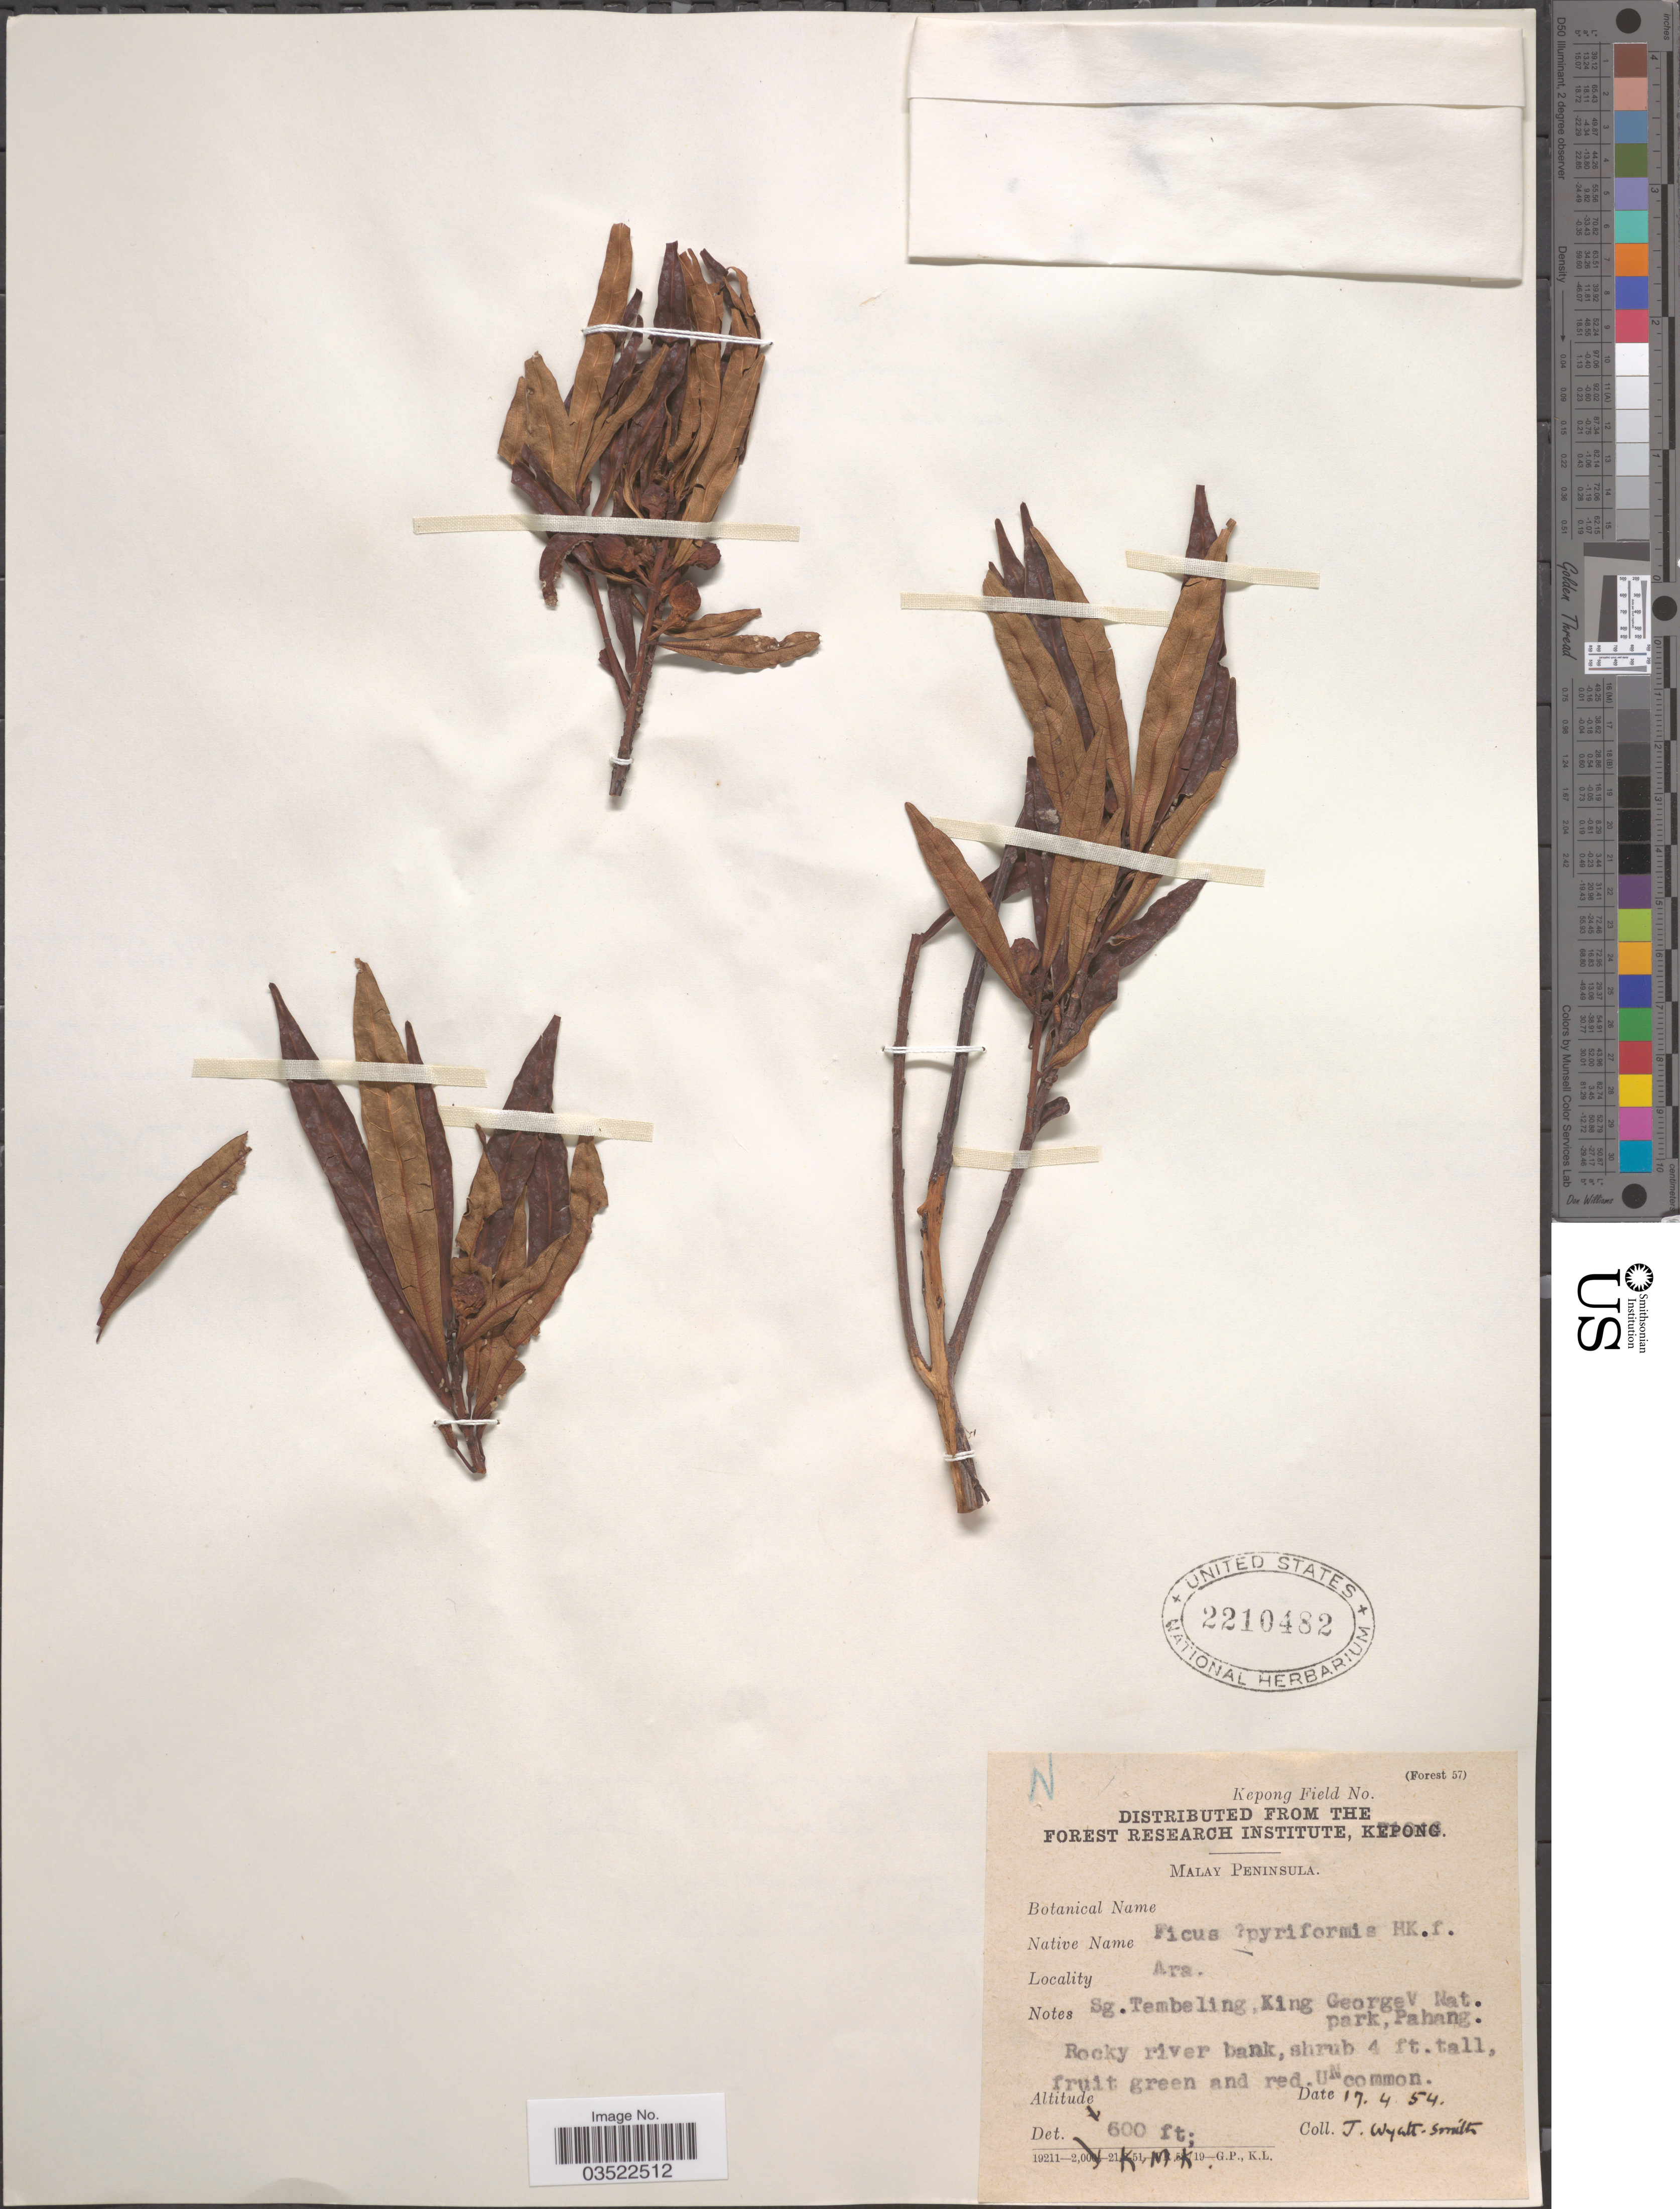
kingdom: Plantae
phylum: Tracheophyta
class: Magnoliopsida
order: Rosales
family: Moraceae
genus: Ficus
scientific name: Ficus pyriformis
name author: Hook. & Arn.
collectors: J. Wyatt-Smith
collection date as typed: Transcribed d/m/y: 17/4/54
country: Malaysia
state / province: Pahang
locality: Malay Peninsula. Ara. Sg. Tembeling, King George V Nat. park.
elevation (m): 183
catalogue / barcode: US 2210482